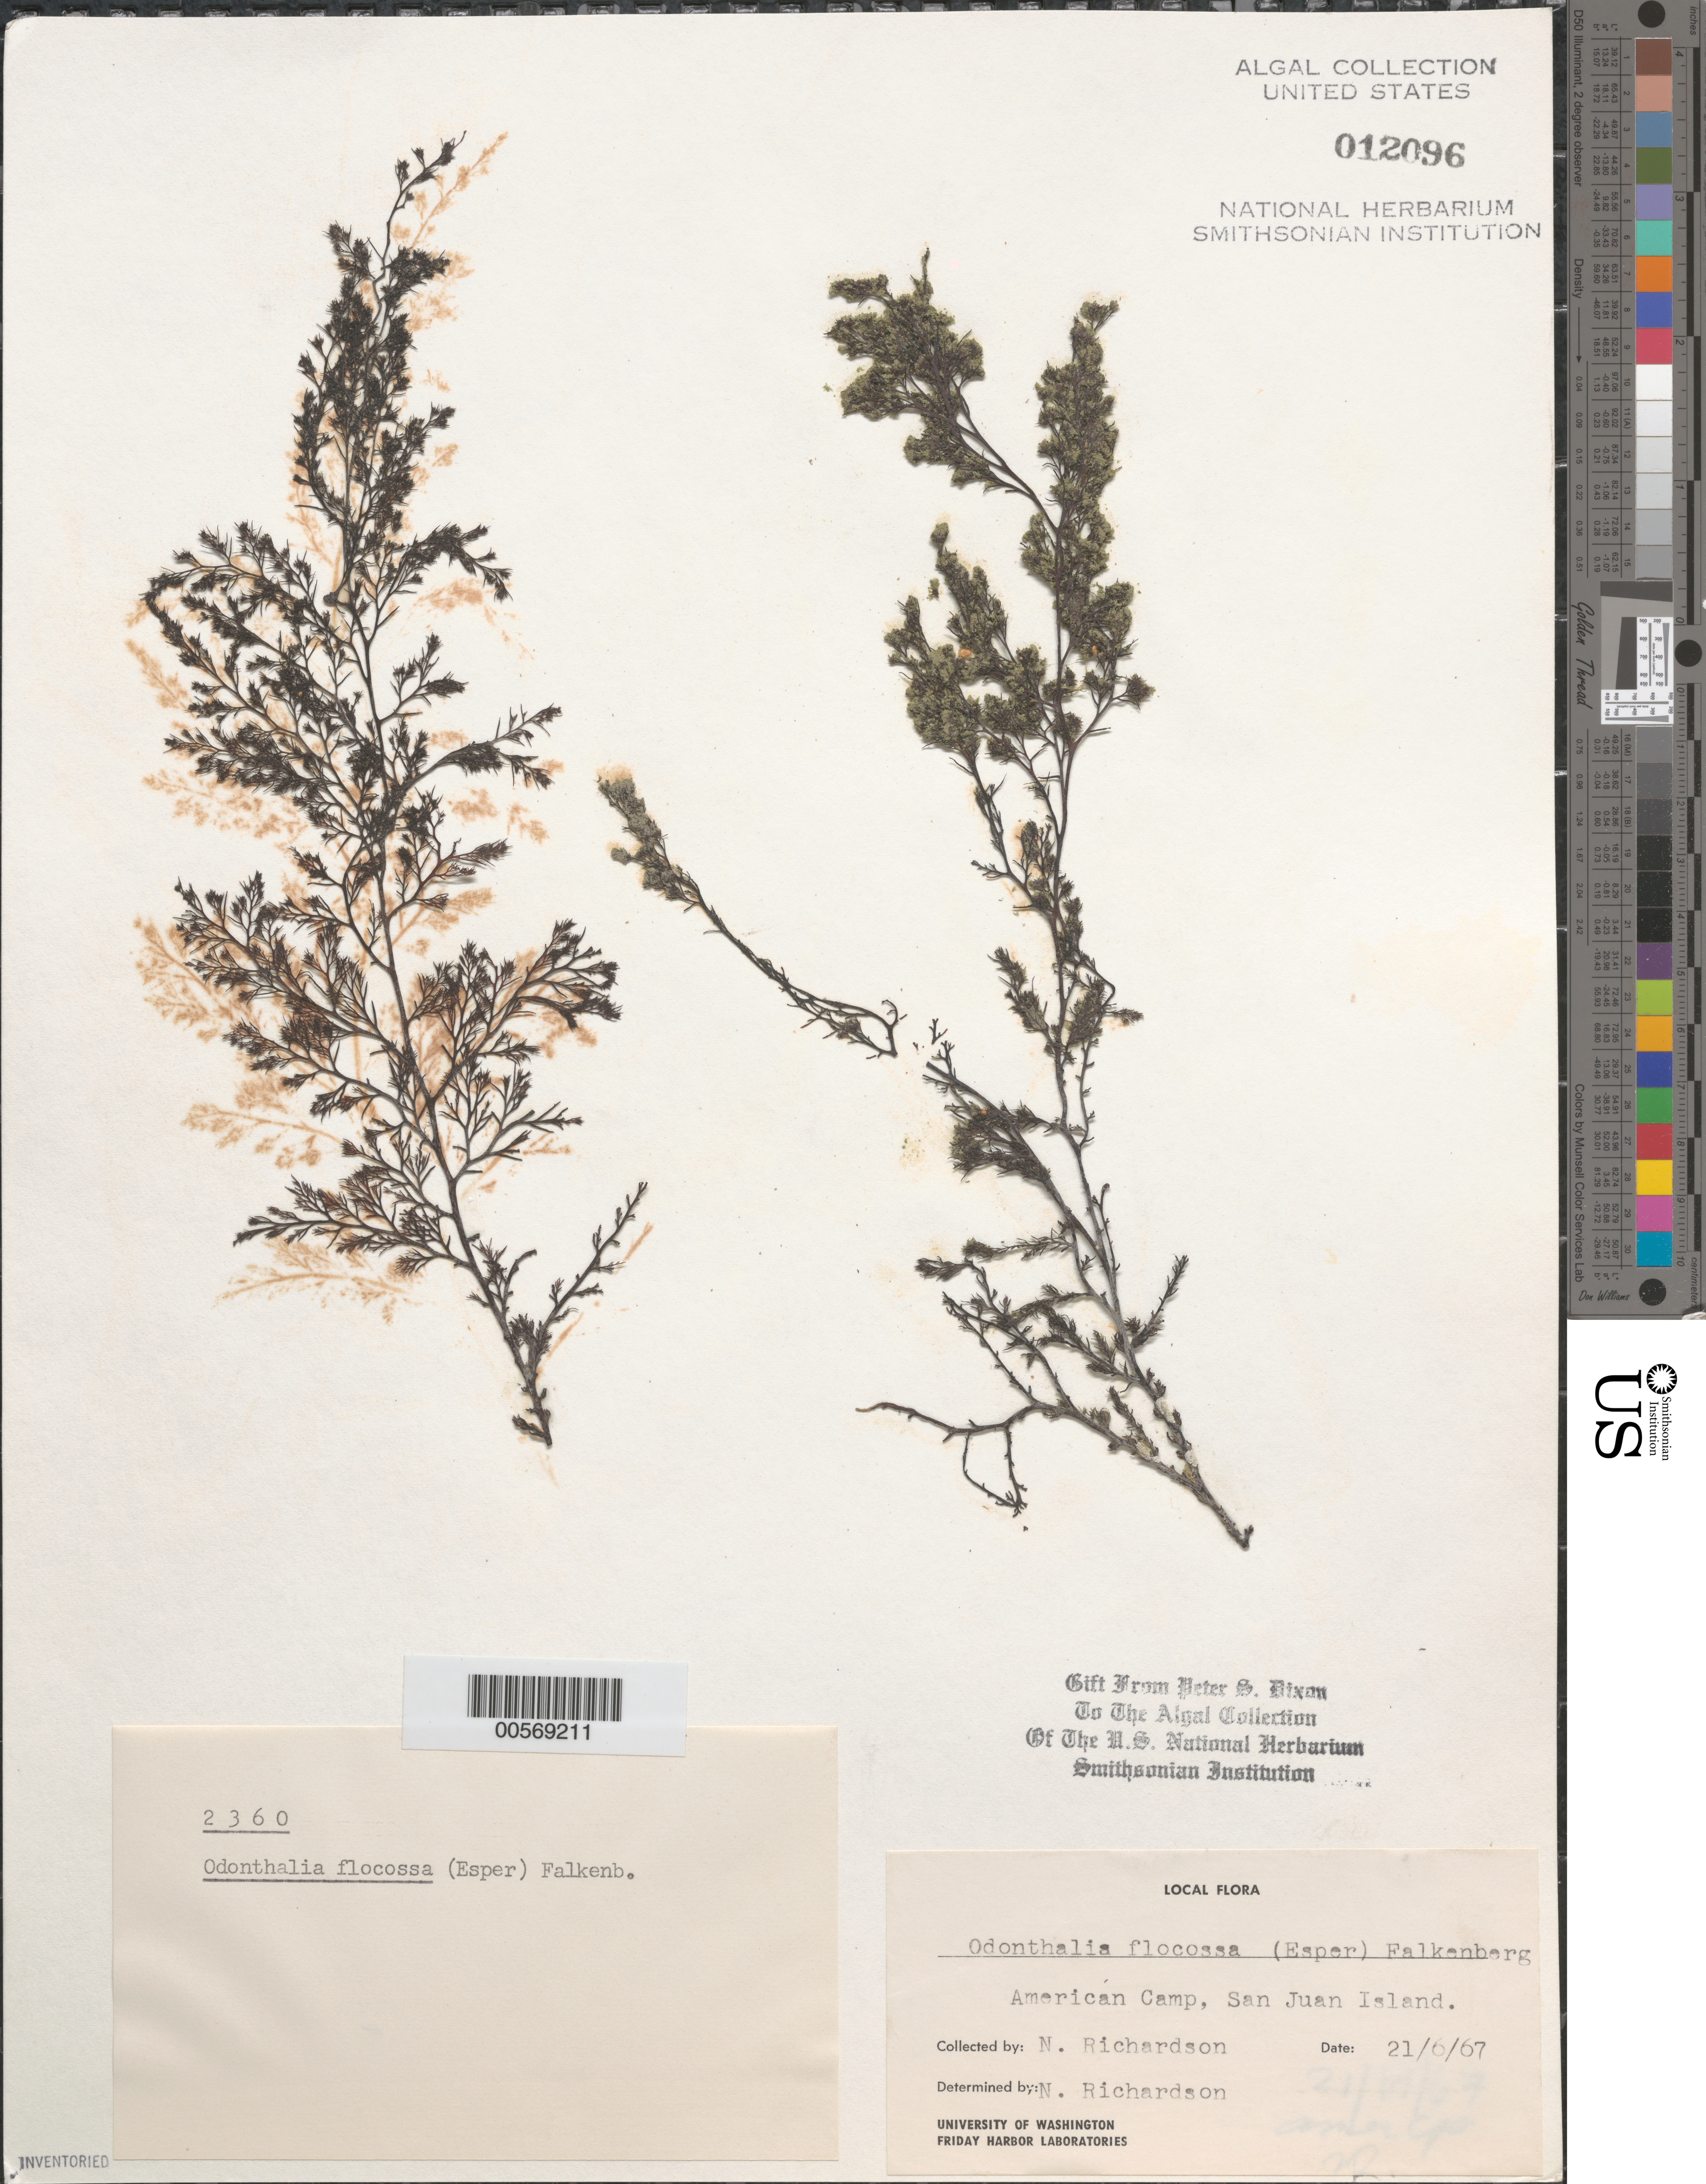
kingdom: Plantae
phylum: Rhodophyta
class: Florideophyceae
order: Ceramiales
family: Rhodomelaceae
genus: Odonthalia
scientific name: Odonthalia floccosa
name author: (Esper) Falkenb.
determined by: Richardson, N.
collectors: N. Richardson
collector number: PSD 2360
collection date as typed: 21 Jun 1967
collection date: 1967-06-21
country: United States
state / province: Washington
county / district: San Juan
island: San Juan Island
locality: American Camp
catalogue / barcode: US 12096